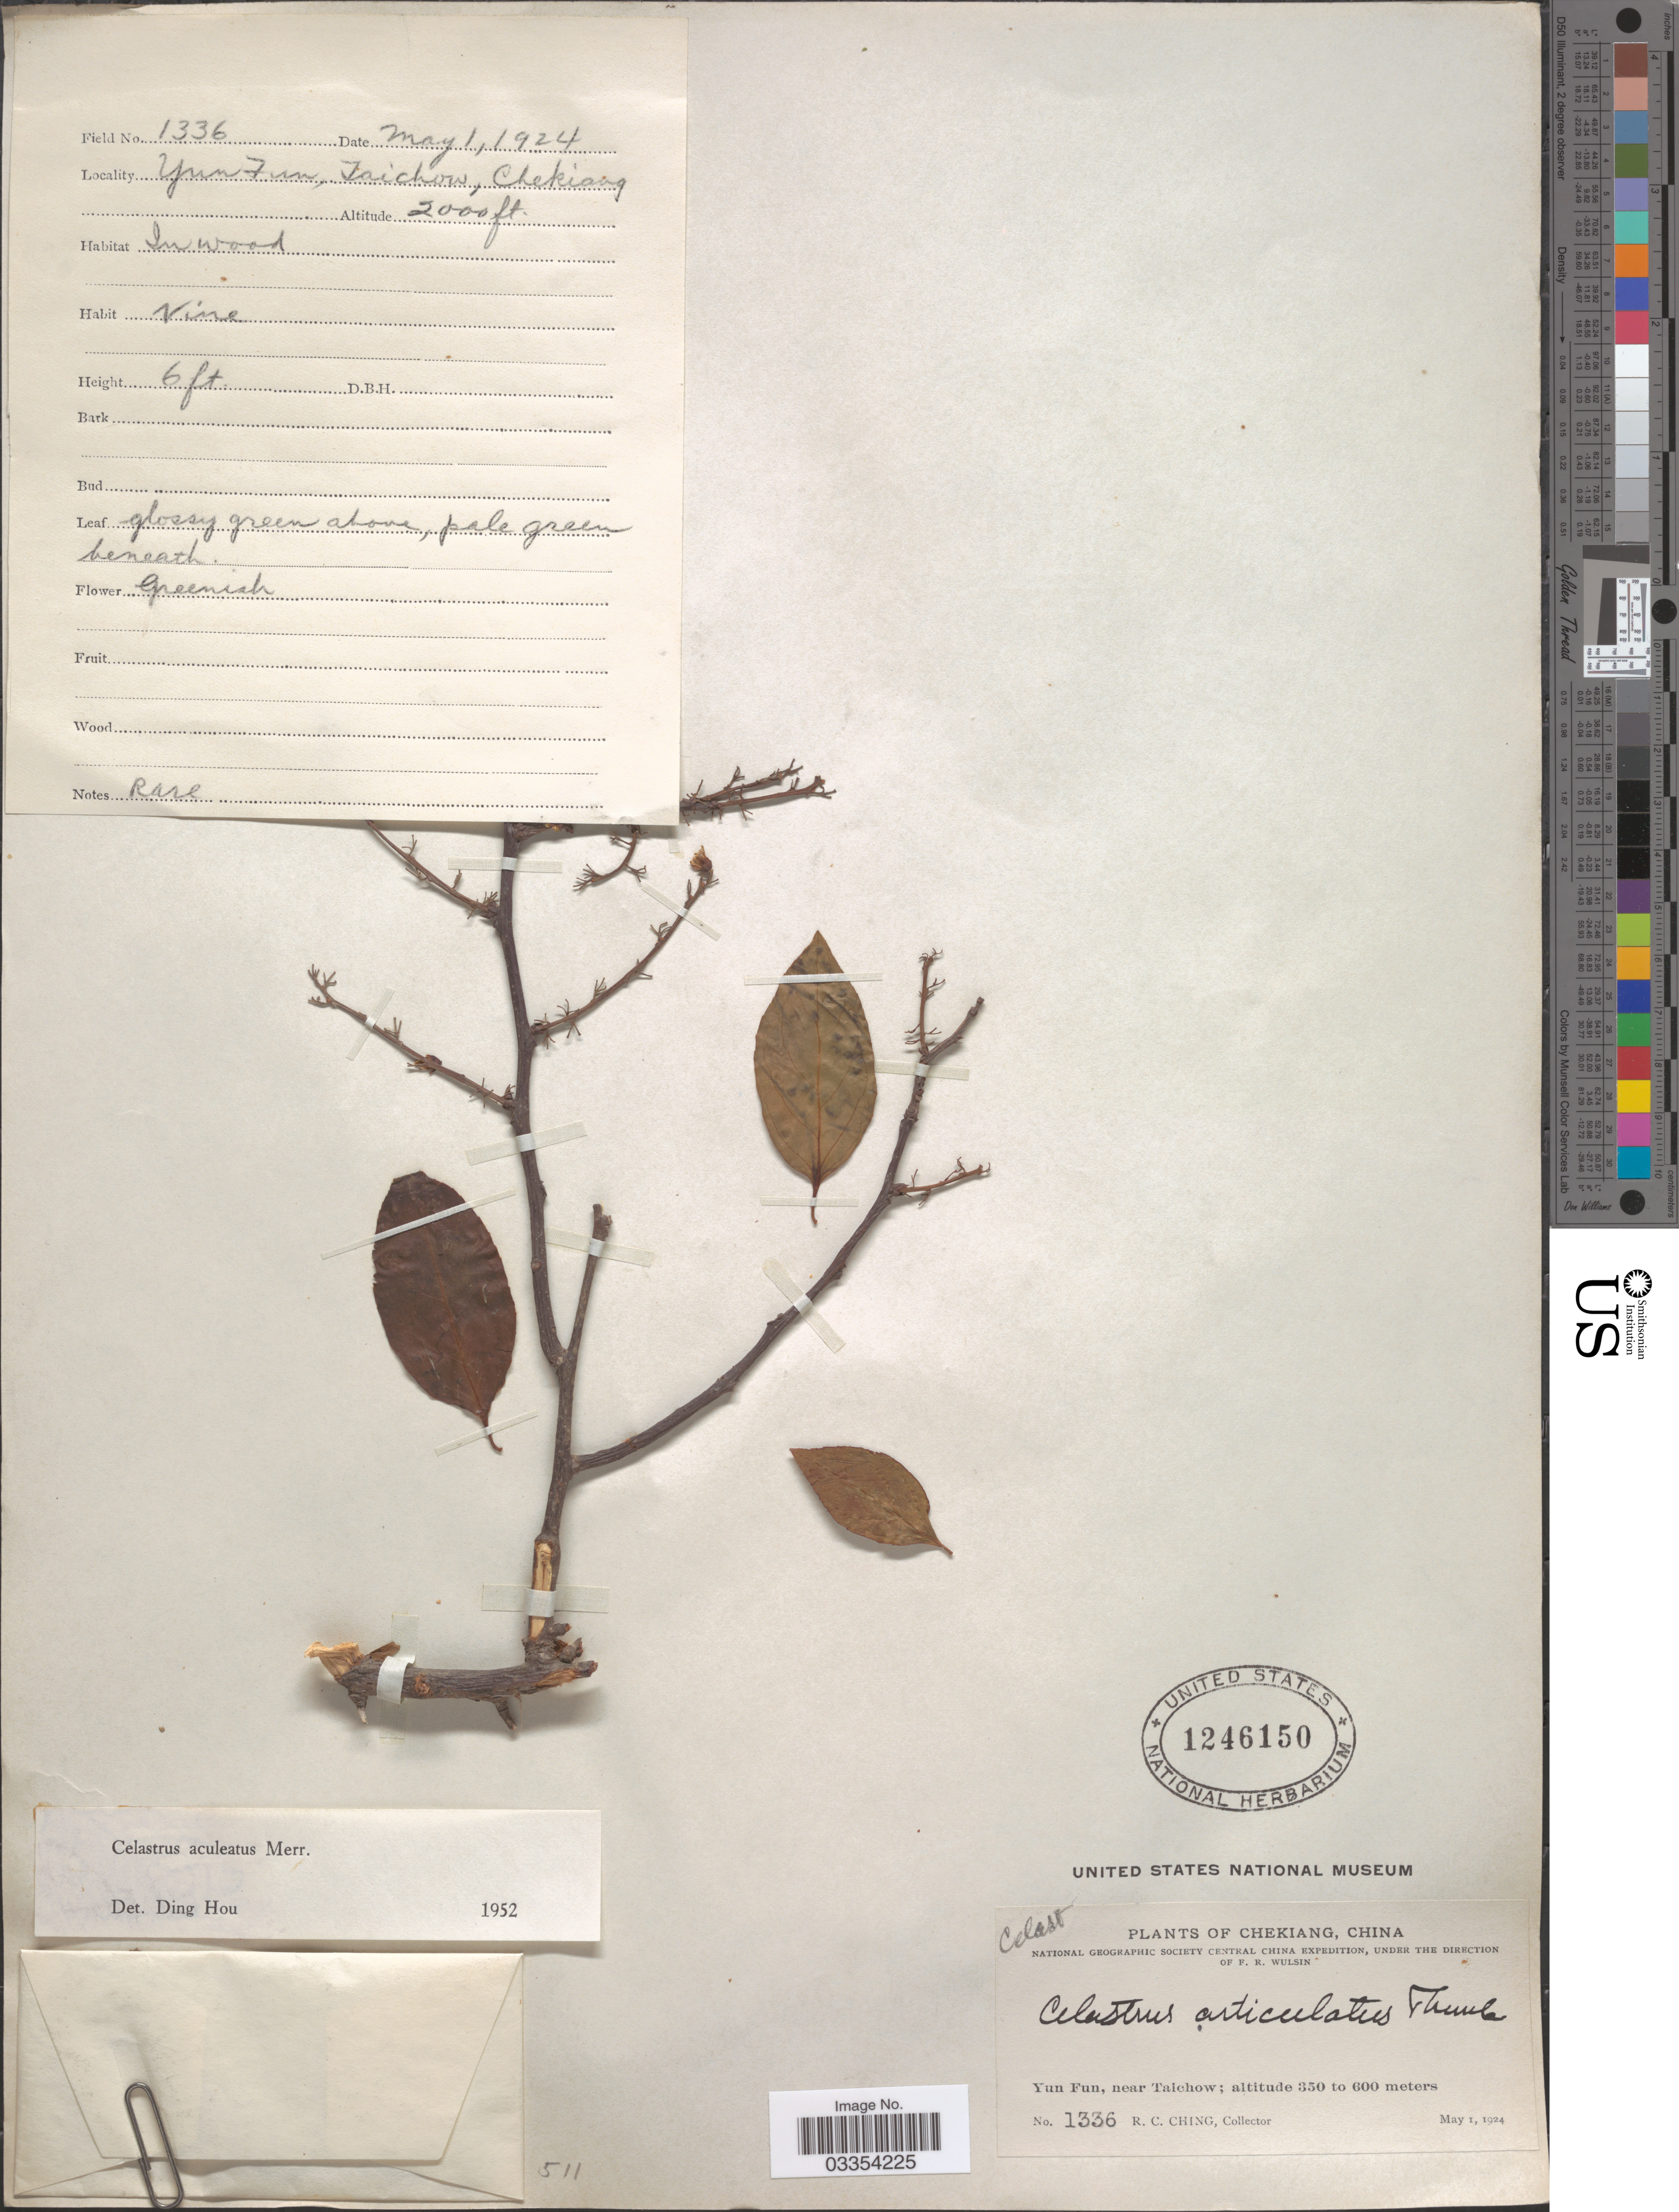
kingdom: Plantae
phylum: Tracheophyta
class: Magnoliopsida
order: Celastrales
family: Celastraceae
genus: Celastrus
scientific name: Celastrus aculeatus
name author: Merr.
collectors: R. C. Ching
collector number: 1336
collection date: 1924-05-01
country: China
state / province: Zhejiang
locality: Chekiang. Yun Fun, near Taichow.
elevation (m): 610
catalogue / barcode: US 1246150